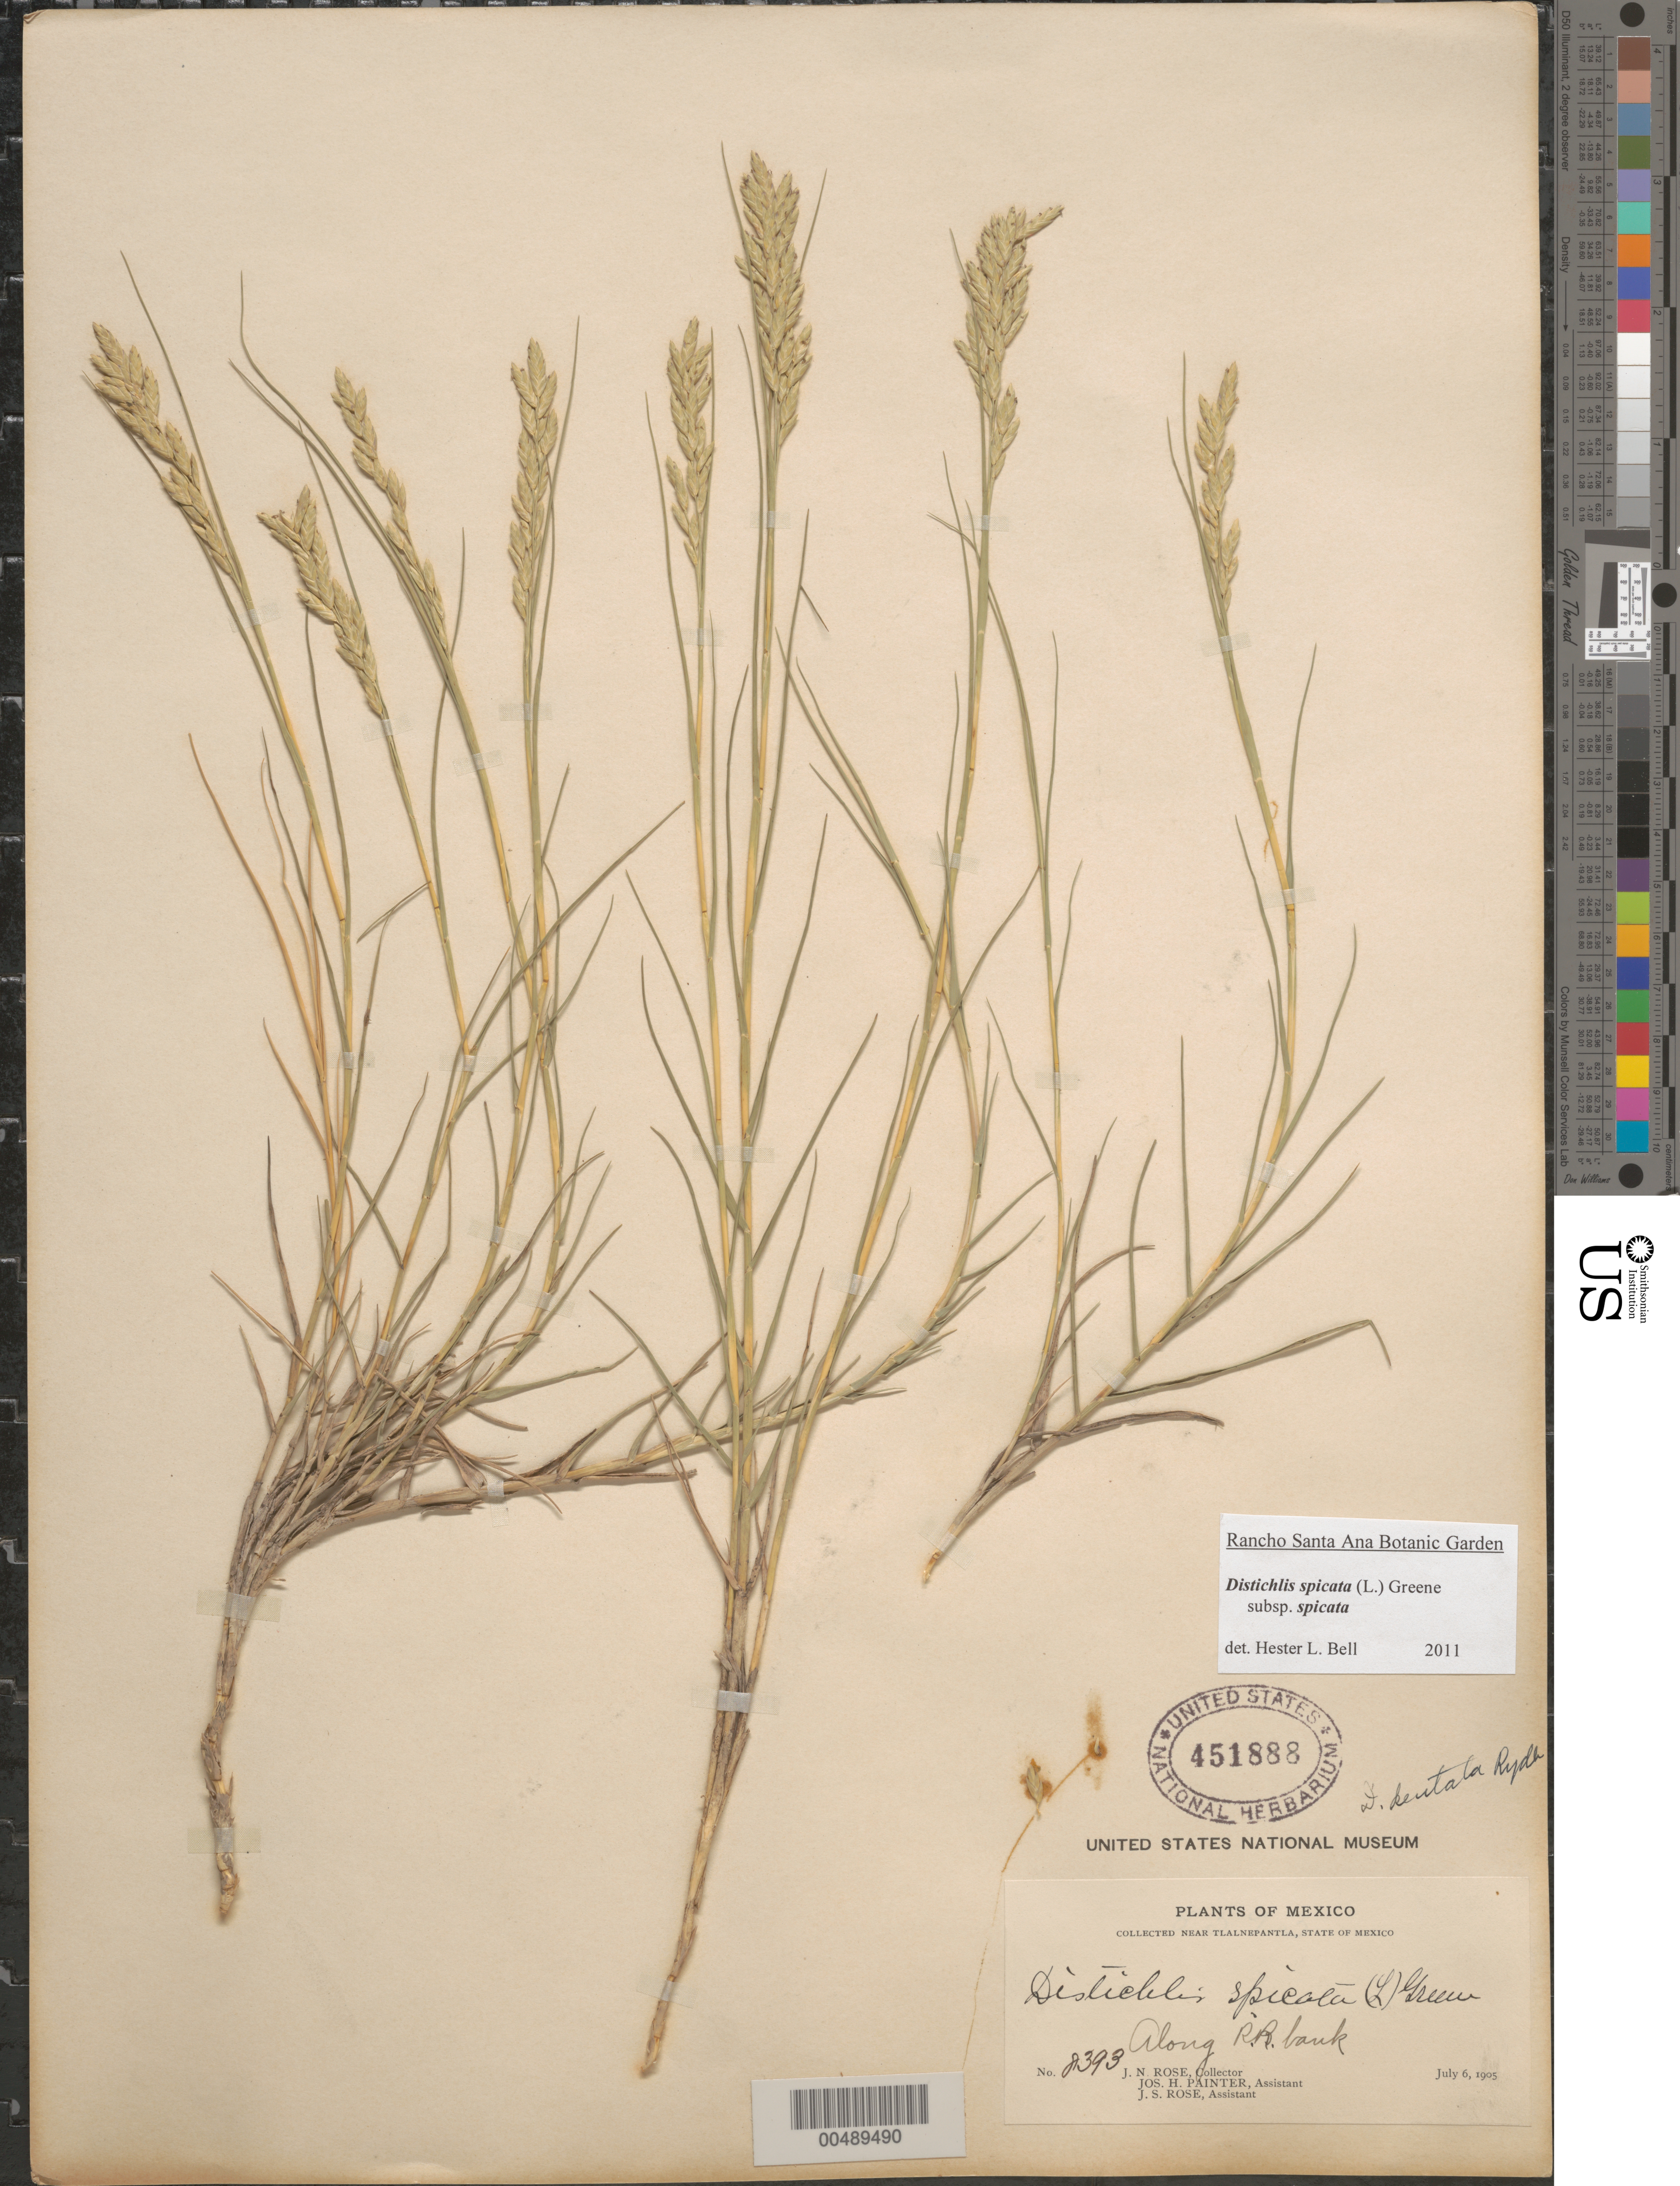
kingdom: Plantae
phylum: Tracheophyta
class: Liliopsida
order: Poales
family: Poaceae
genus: Distichlis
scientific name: Distichlis spicata subsp. spicata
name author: (L.) Greene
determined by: Bell, H. L.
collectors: J. N. Rose, J. H. Painter & J. S. Rose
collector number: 8393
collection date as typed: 6 Jul 1905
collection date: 1905-07-06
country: Mexico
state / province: México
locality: Near Tlalnepantla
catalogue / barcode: US 451888